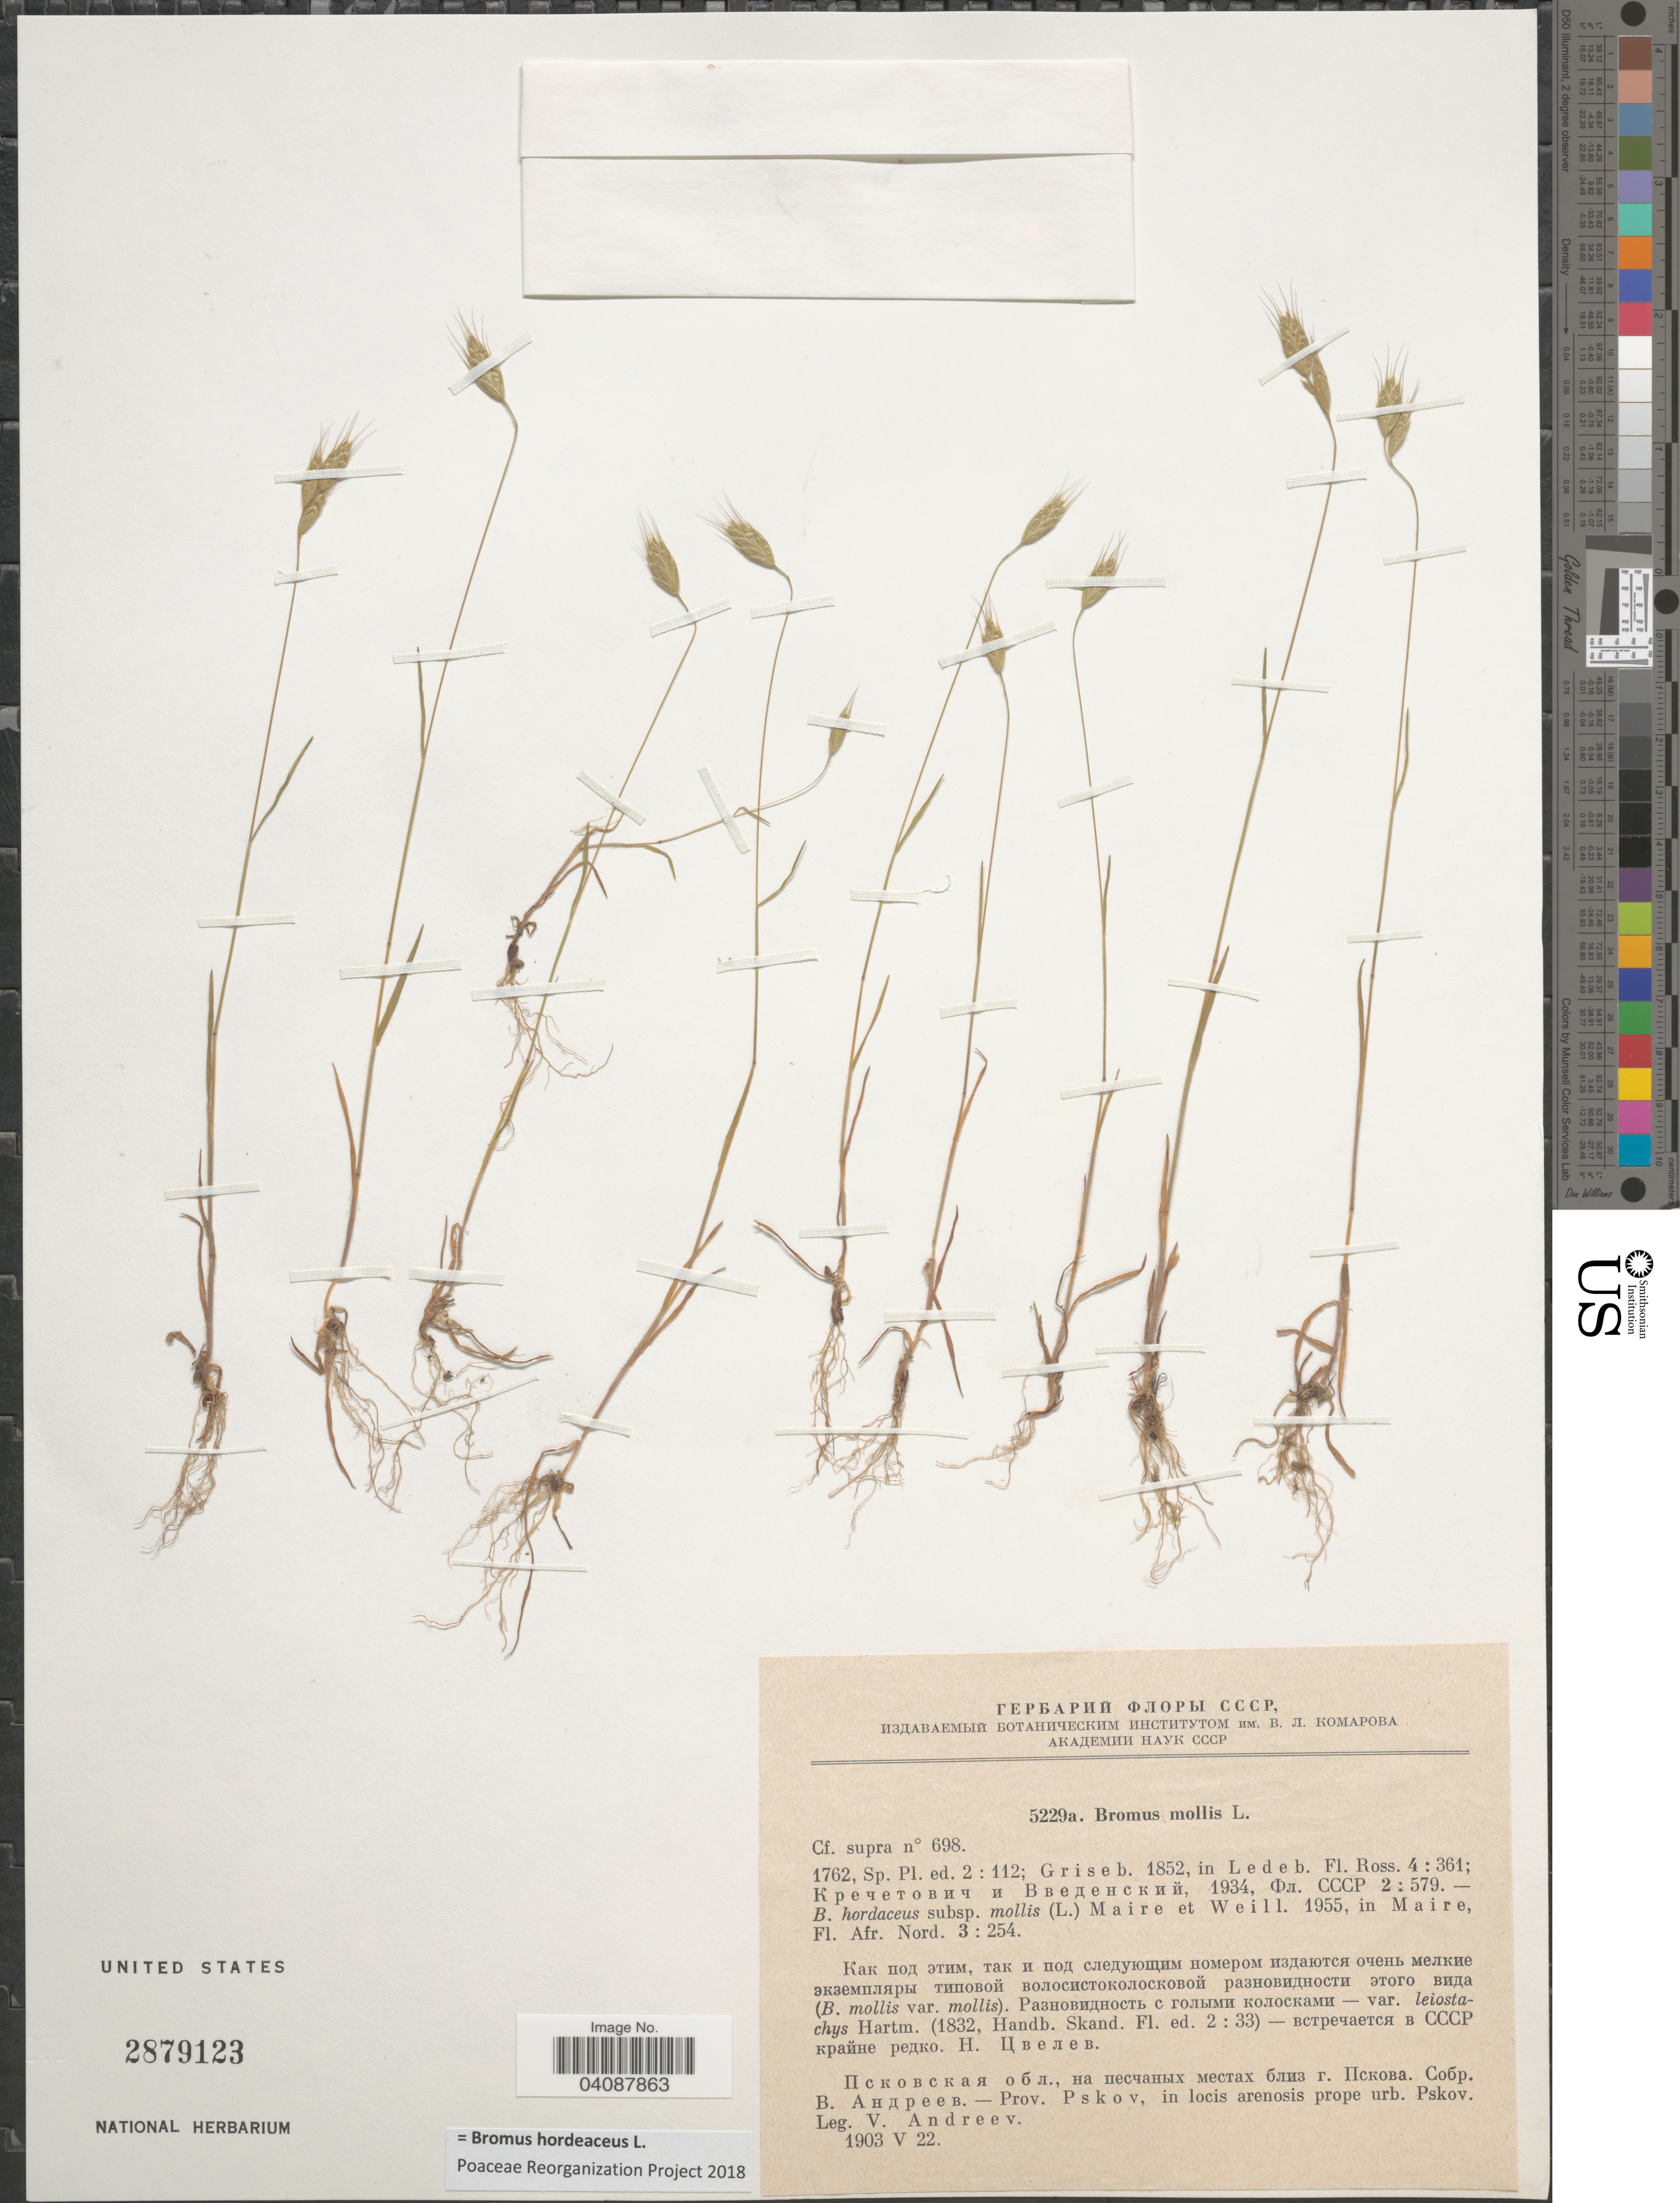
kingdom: Plantae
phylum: Tracheophyta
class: Liliopsida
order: Poales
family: Poaceae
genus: Bromus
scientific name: Bromus hordeaceus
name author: L.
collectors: V. Andreev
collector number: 5229a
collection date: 1903-05-22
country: Russian Federation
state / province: Pskov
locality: In locis arenosis prope urb. Pskov.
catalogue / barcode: US 2879123